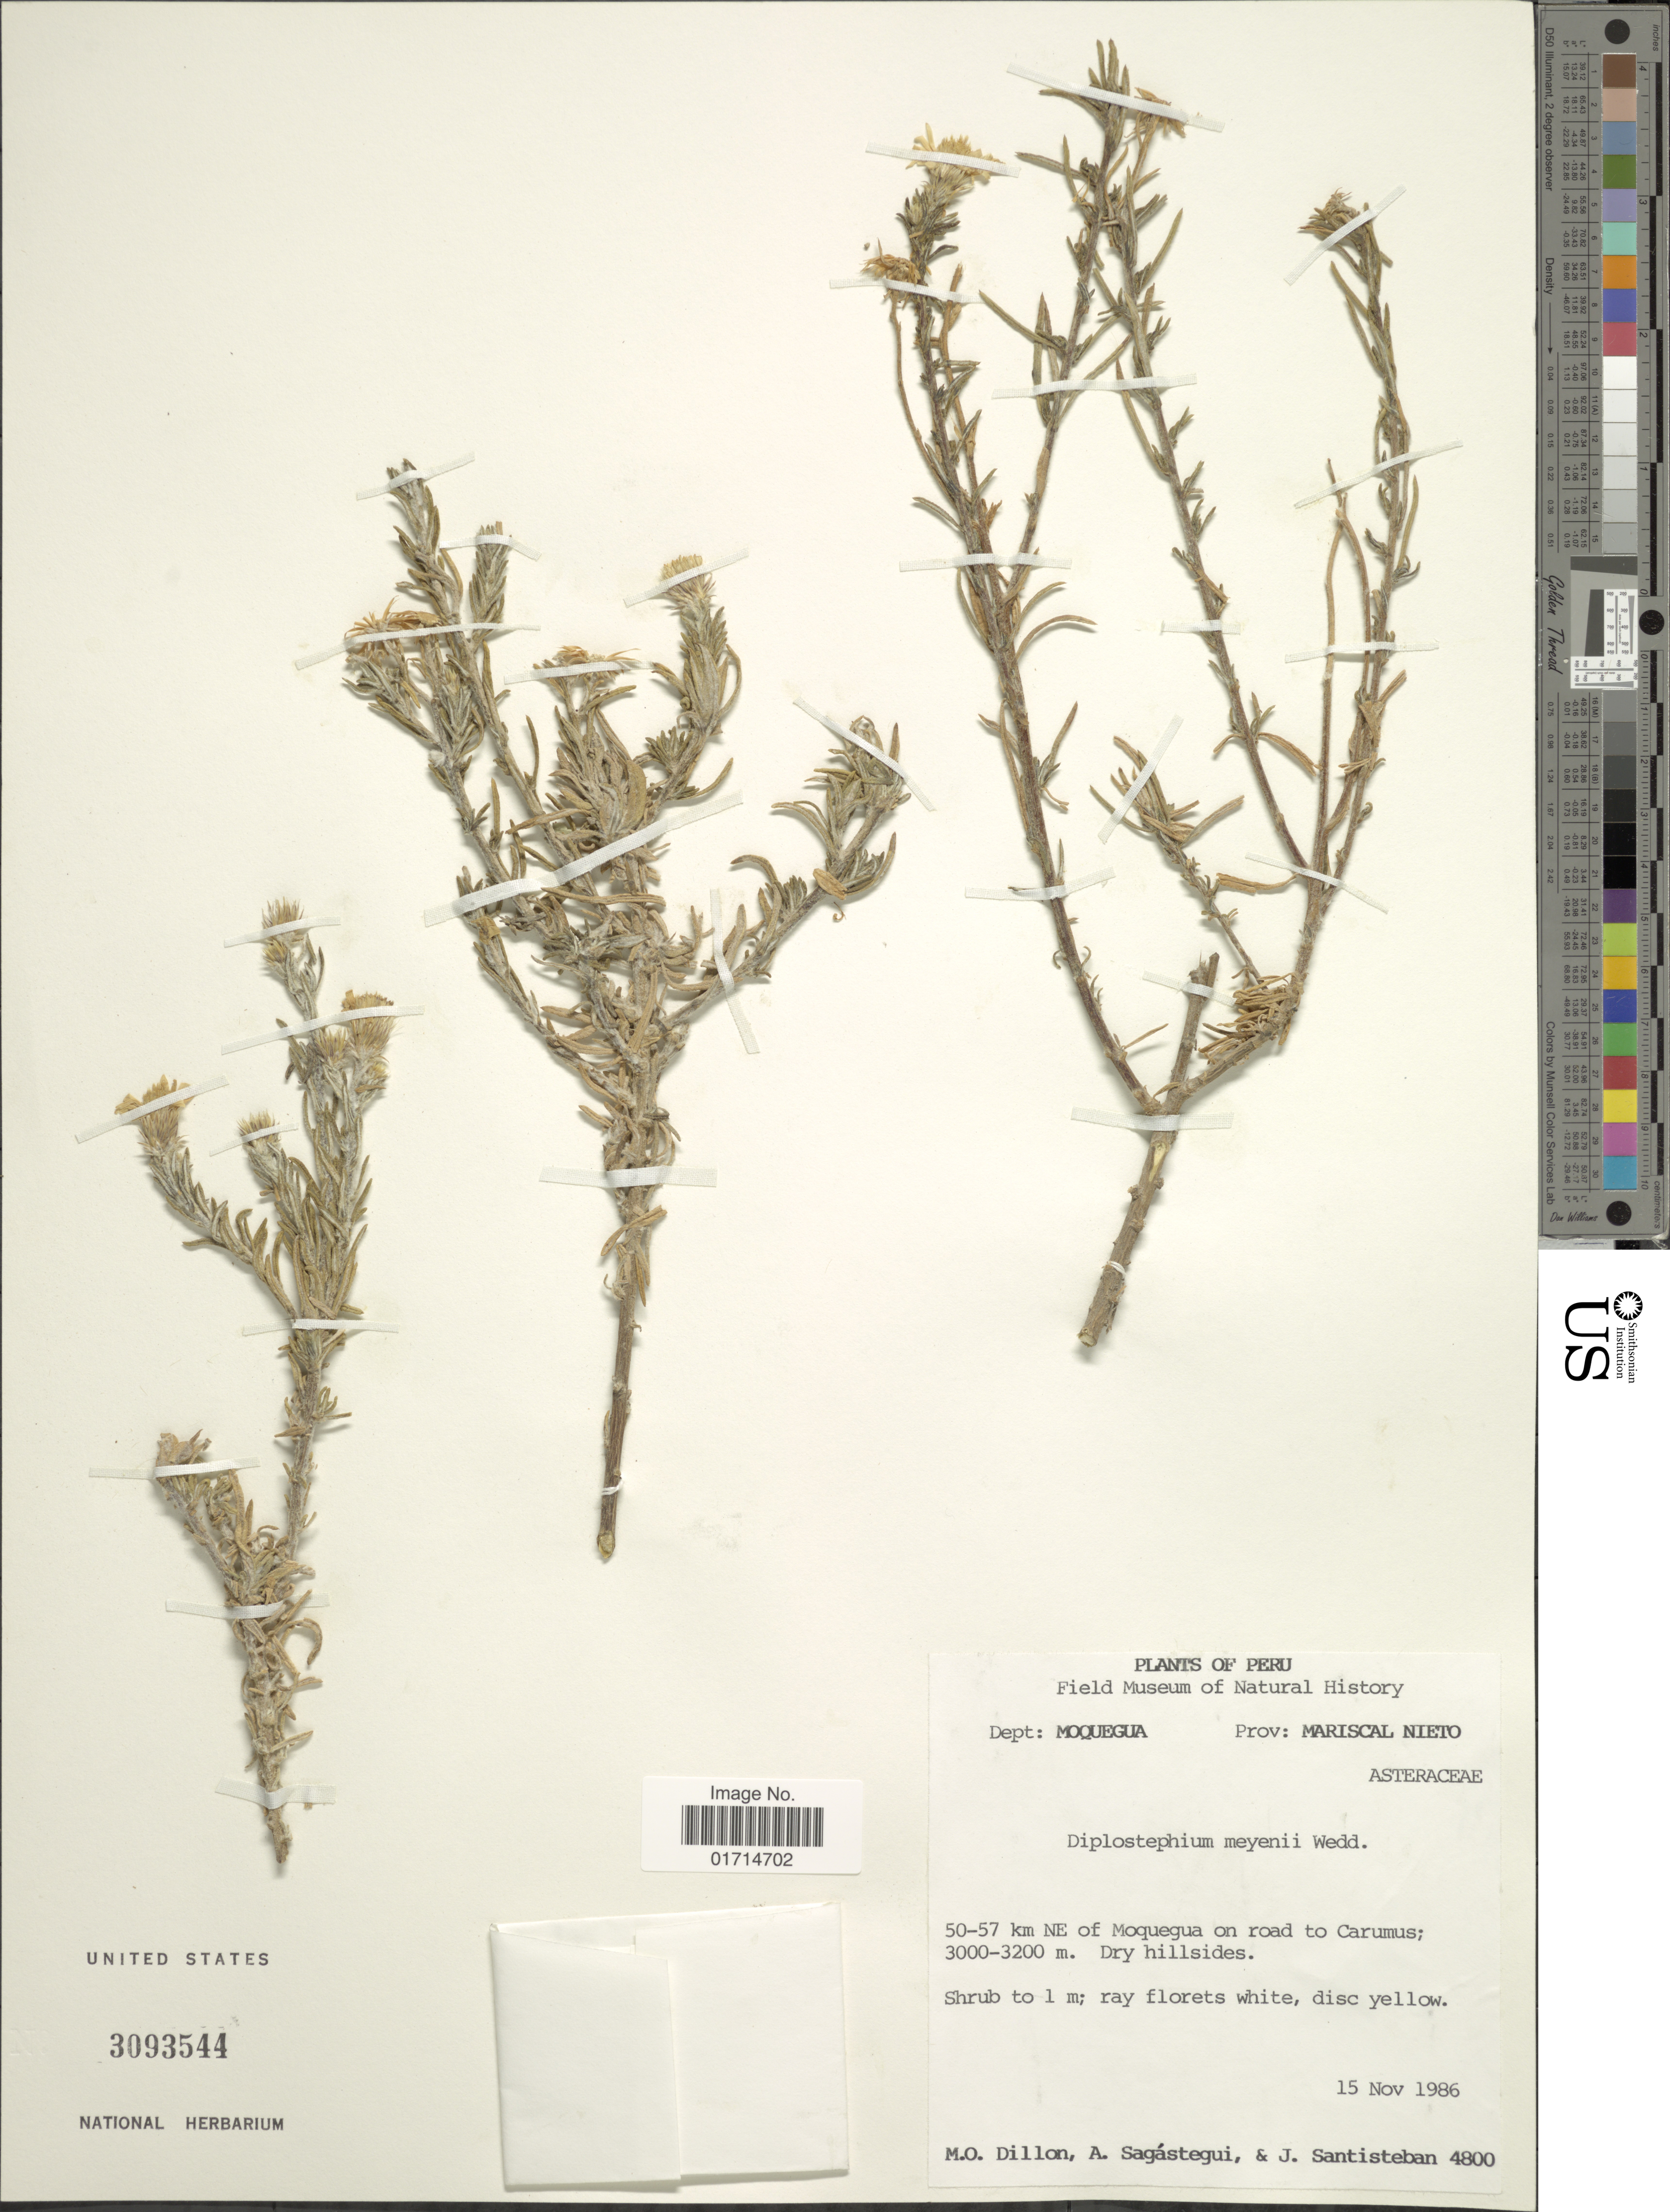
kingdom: Plantae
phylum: Tracheophyta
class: Magnoliopsida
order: Asterales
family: Asteraceae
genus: Diplostephium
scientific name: Diplostephium meyenii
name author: (Sch. Bip. ex Wedd.) S.F. Blake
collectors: M. O. Dillon, A. Sagástegui A. & J. Santisteban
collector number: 4800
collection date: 1986-11-15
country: Peru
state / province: Moquegua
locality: Prov. Mariscal Nieto, 50-57 km NE of Moquegua on road to Carumus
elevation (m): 3000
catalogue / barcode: US 3093544